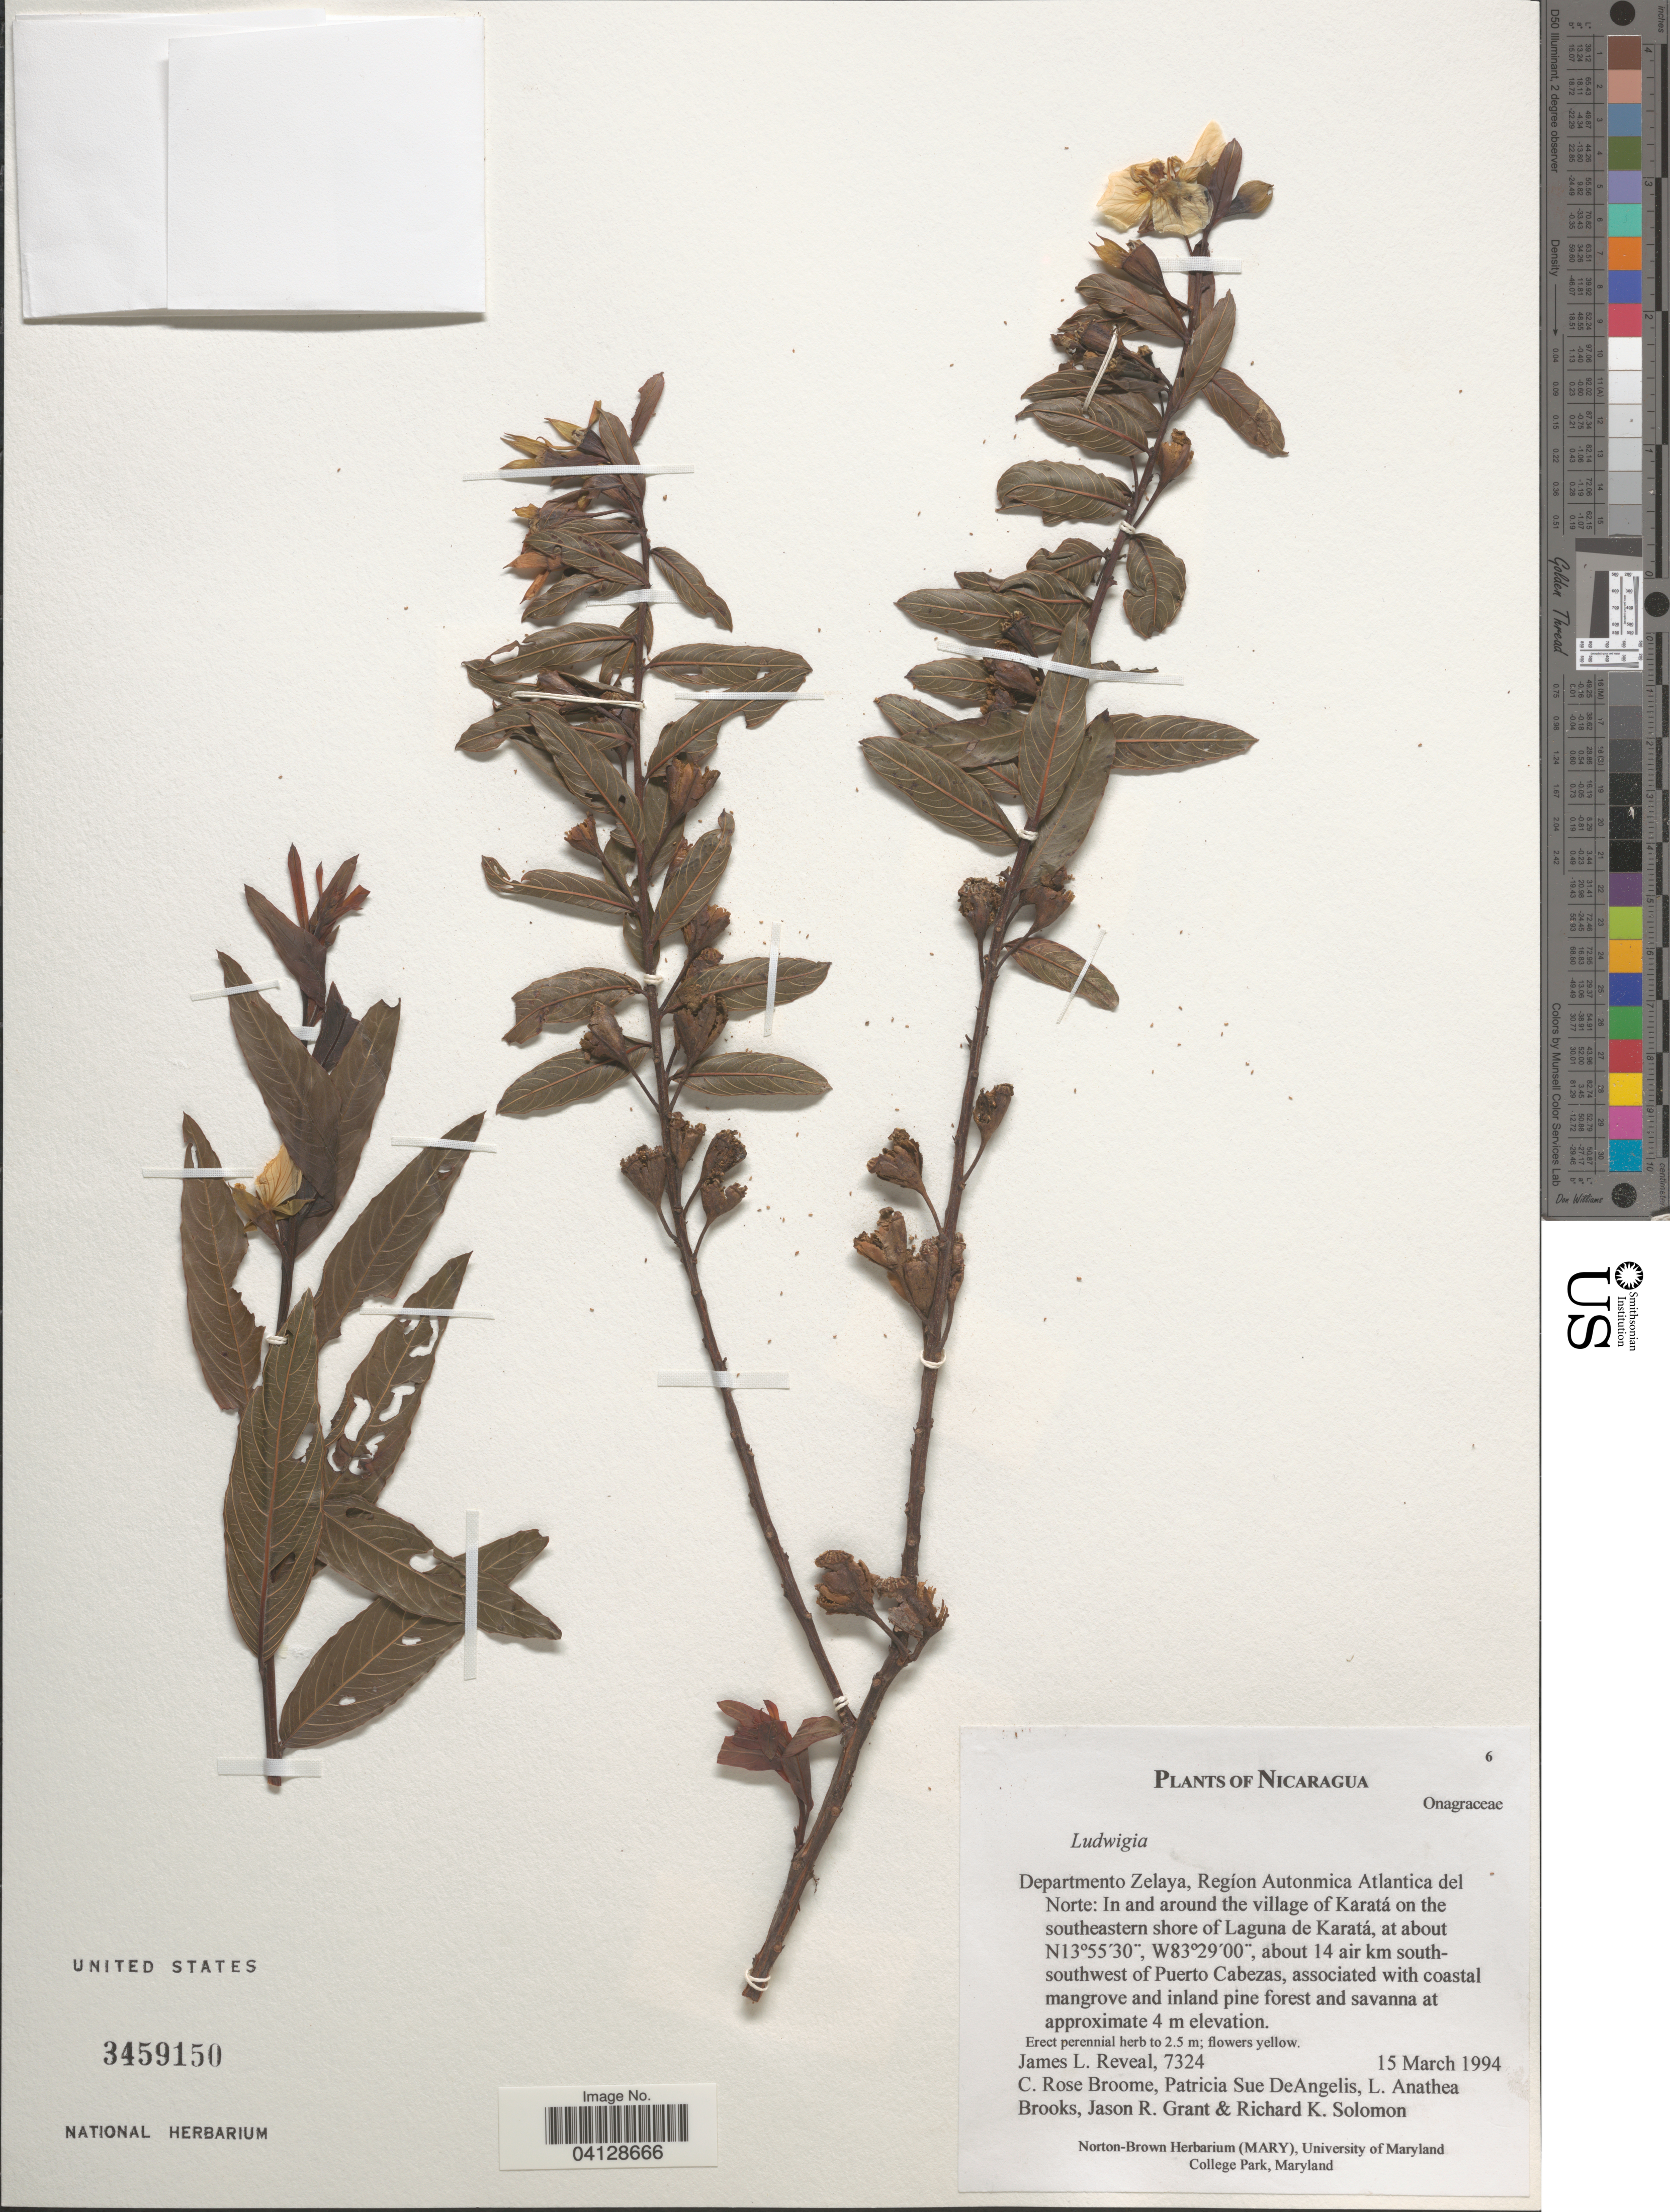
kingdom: Plantae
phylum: Tracheophyta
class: Magnoliopsida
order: Myrtales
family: Onagraceae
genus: Ludwigia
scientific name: Ludwigia sp.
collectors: J. L. Reveal, C. R. Broome, P. DeAngelis, L. Brooks & et al.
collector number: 7324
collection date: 1994-03-15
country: Nicaragua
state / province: Atlántico Norte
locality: Departmento Zelaya, Regíon Autonmica Atlantica del Norte: In and around the village of Karatá on the southeastern shore of Laguna de Karatá, about 14 air km south-southwest of Puerto Cabezas.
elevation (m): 4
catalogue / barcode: US 3459150